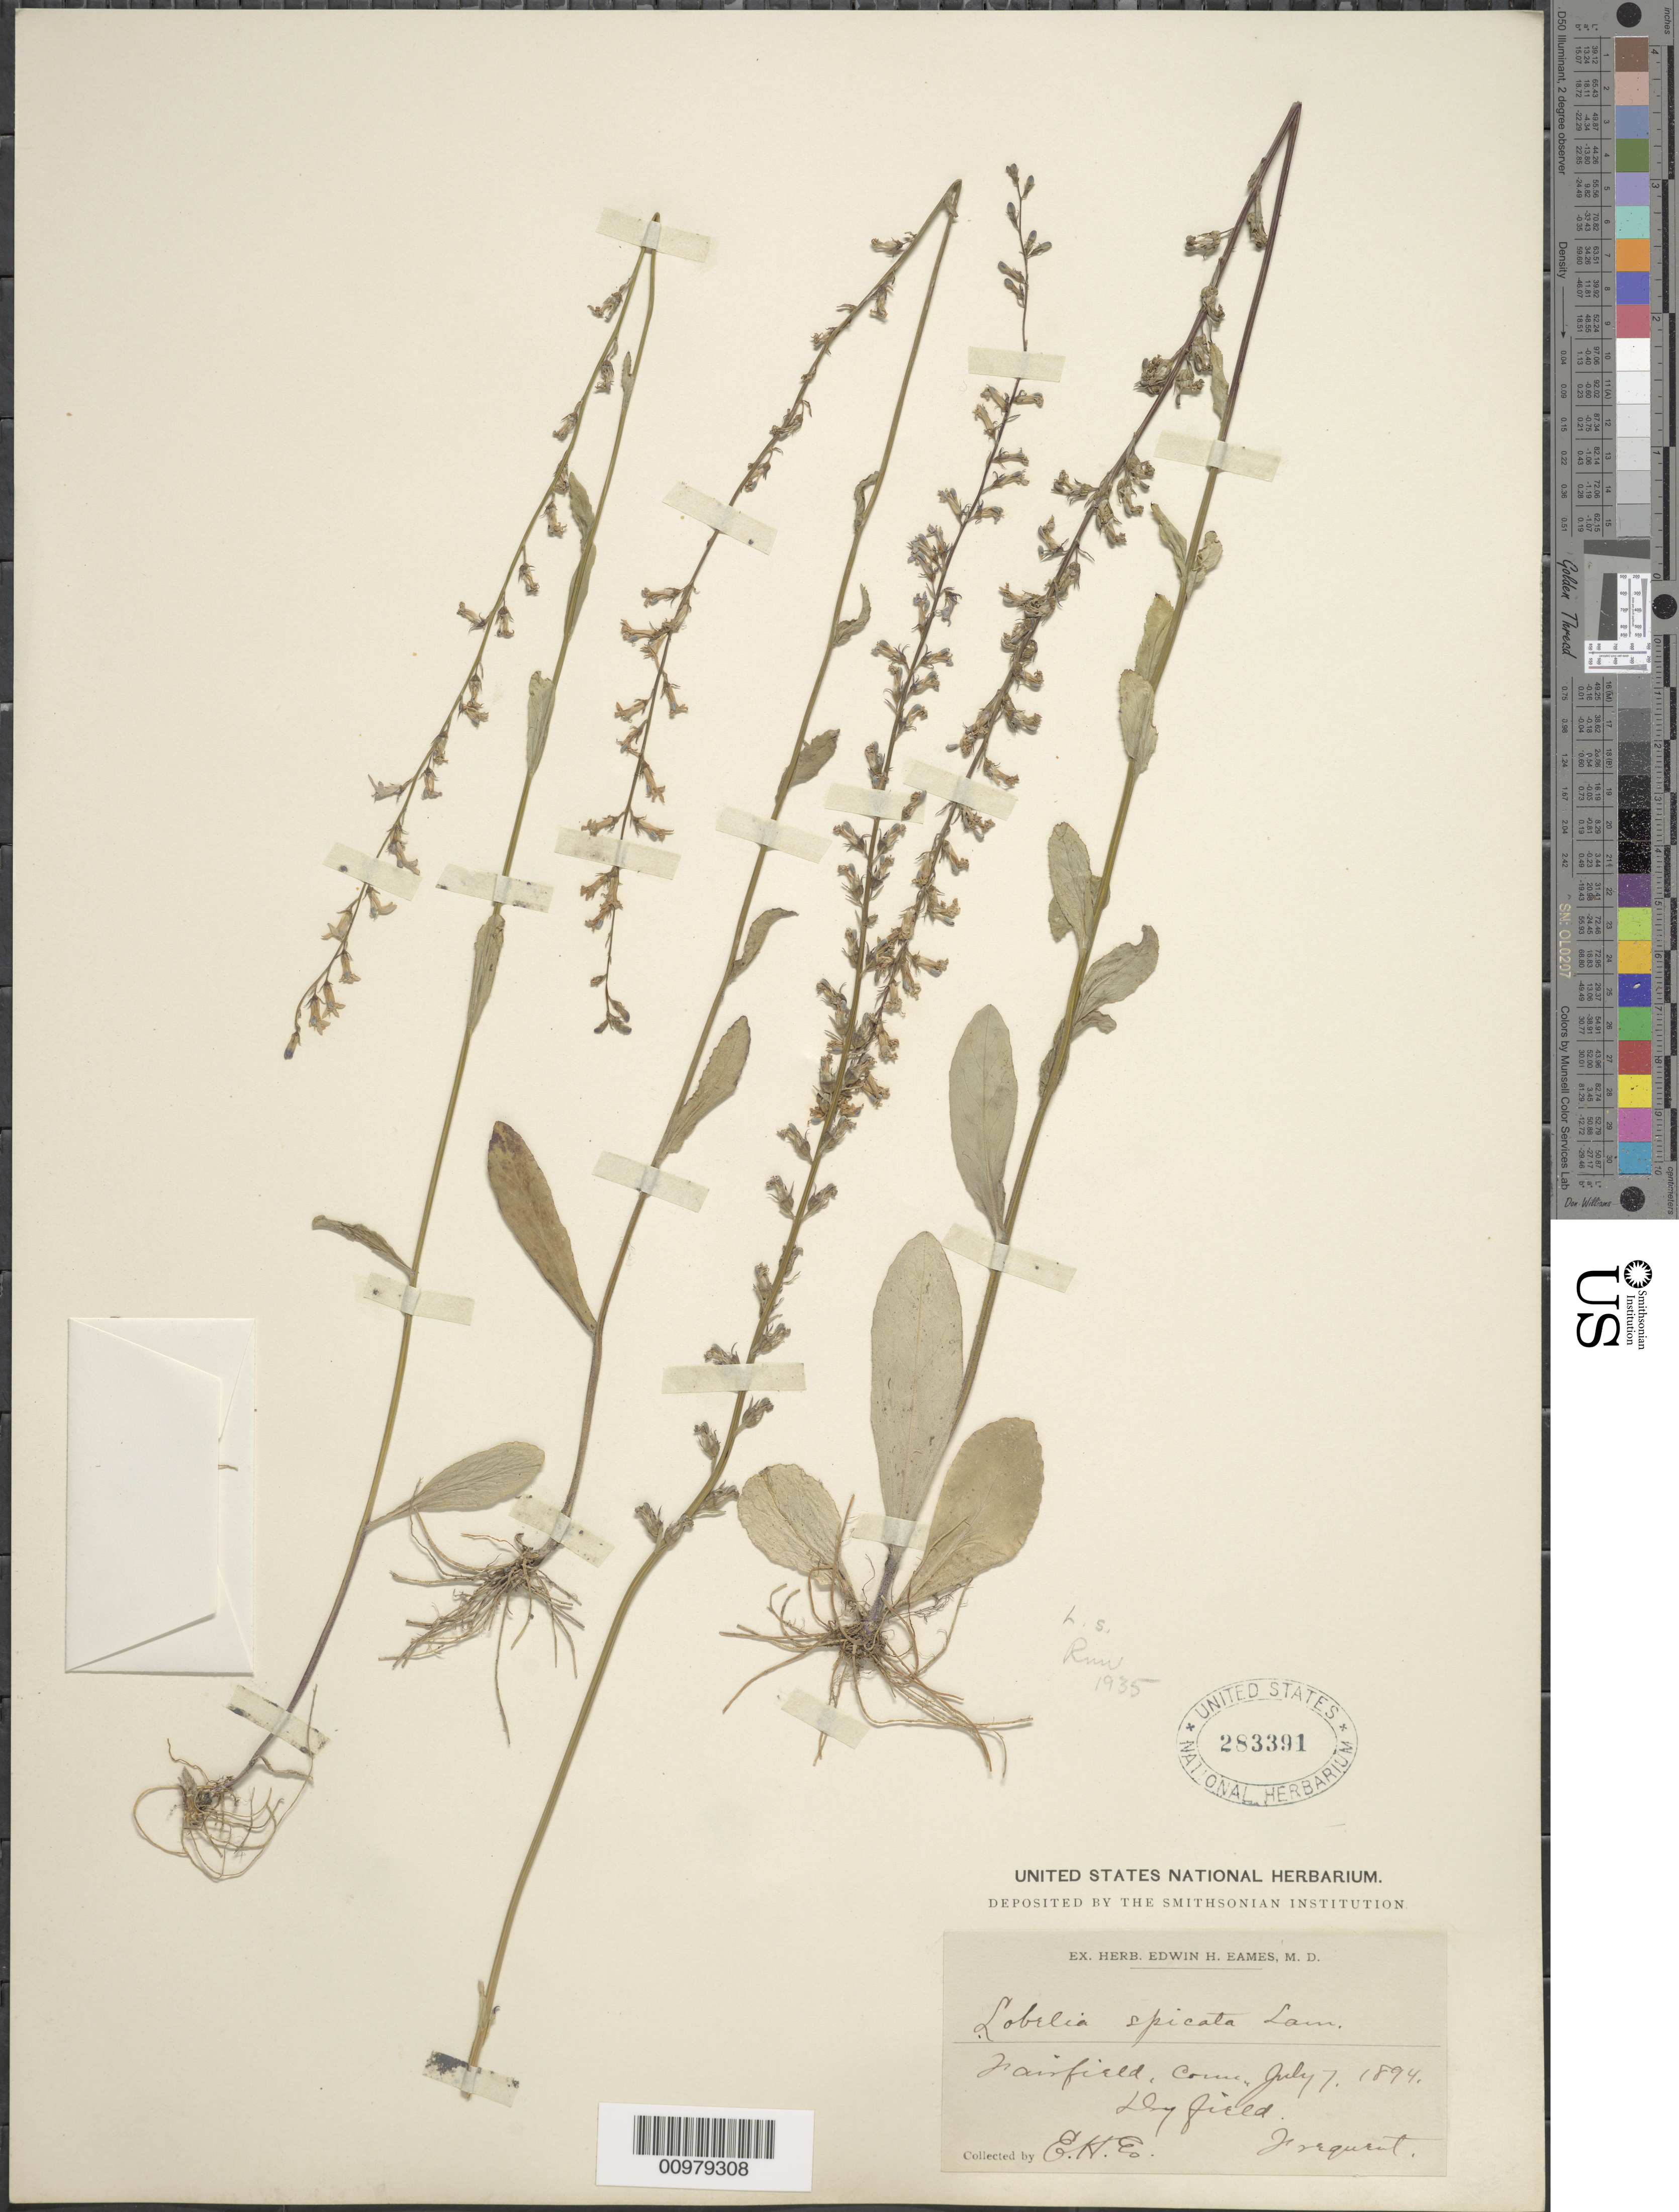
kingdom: Plantae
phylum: Tracheophyta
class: Magnoliopsida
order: Asterales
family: Campanulaceae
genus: Lobelia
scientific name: Lobelia spicata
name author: Lam.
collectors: E. H. Eames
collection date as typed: July 7, 1894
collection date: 1894-07-07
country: United States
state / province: Connecticut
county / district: Fairfield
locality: Fairfield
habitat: dry field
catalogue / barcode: US 283391